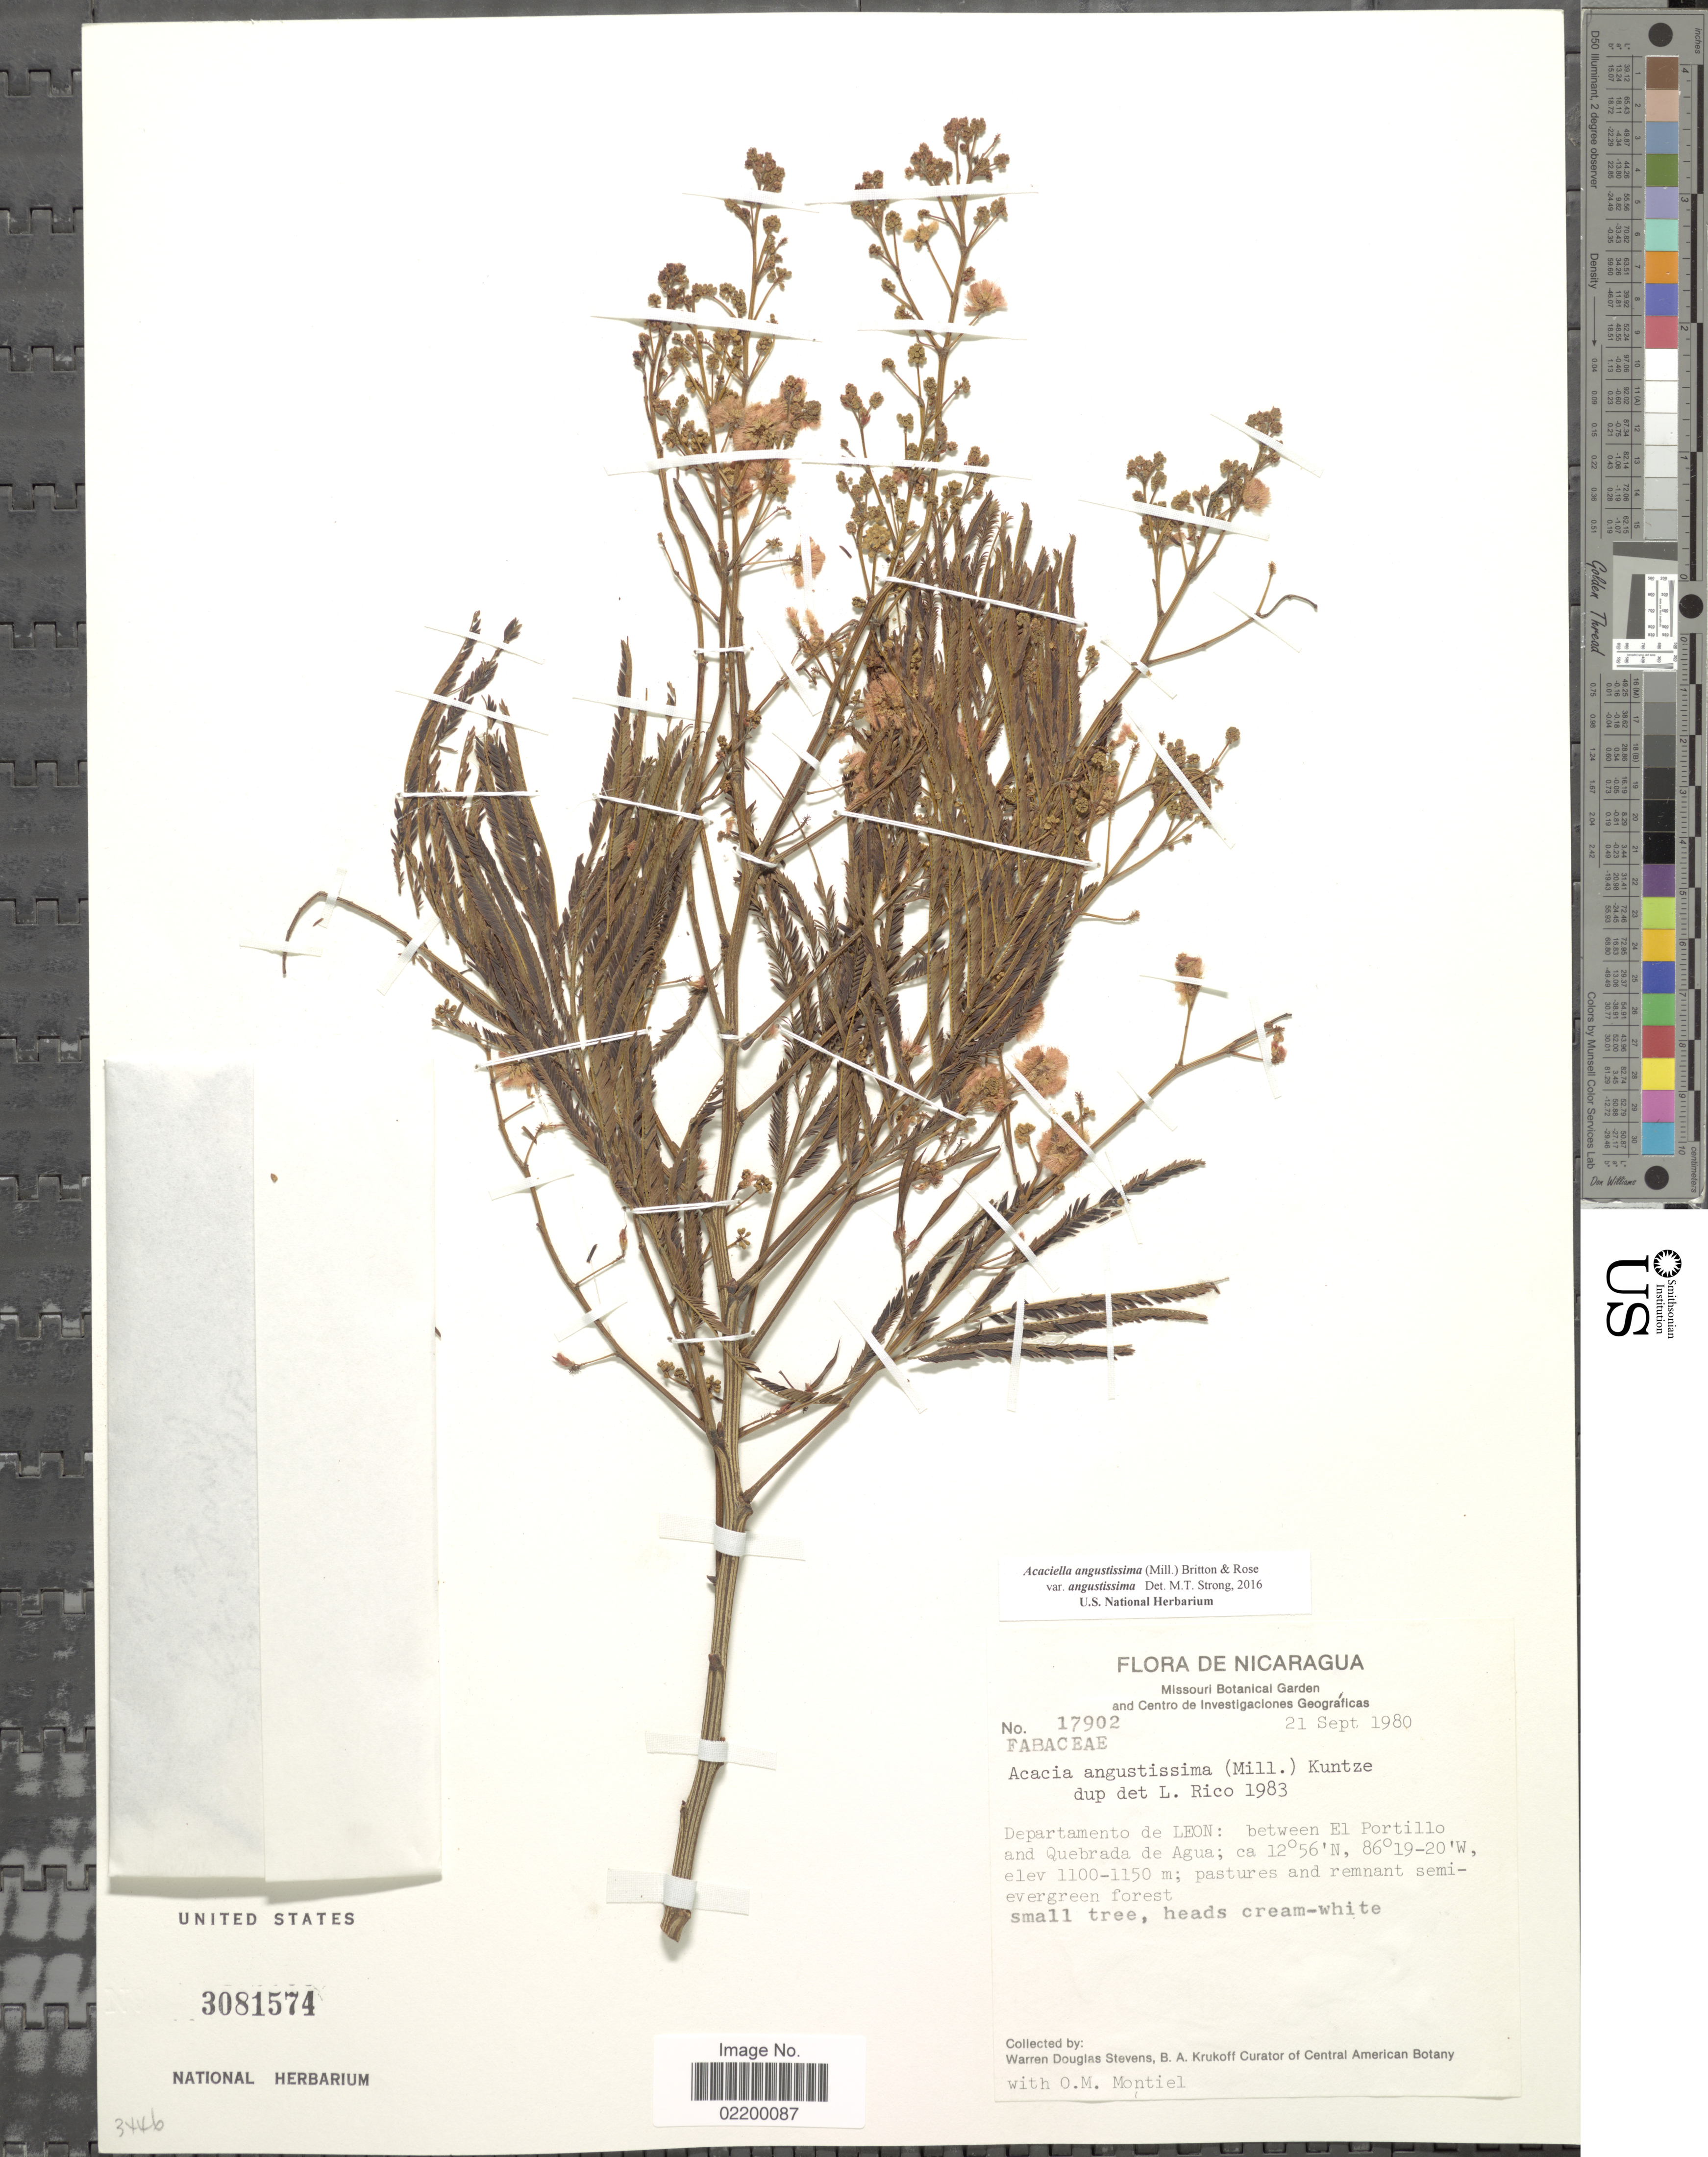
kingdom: Plantae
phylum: Tracheophyta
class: Magnoliopsida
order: Fabales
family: Fabaceae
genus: Acaciella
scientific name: Acaciella angustissima var. angustissima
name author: (Mill.) Britton & Rose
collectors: D. Stevens, B. A. Krukoff & O. Montiel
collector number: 17902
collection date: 1980-09-21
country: Nicaragua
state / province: Leon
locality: Departamento de Leon: between El Portillo and Quebrada de Agua.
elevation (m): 1100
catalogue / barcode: US 3081574